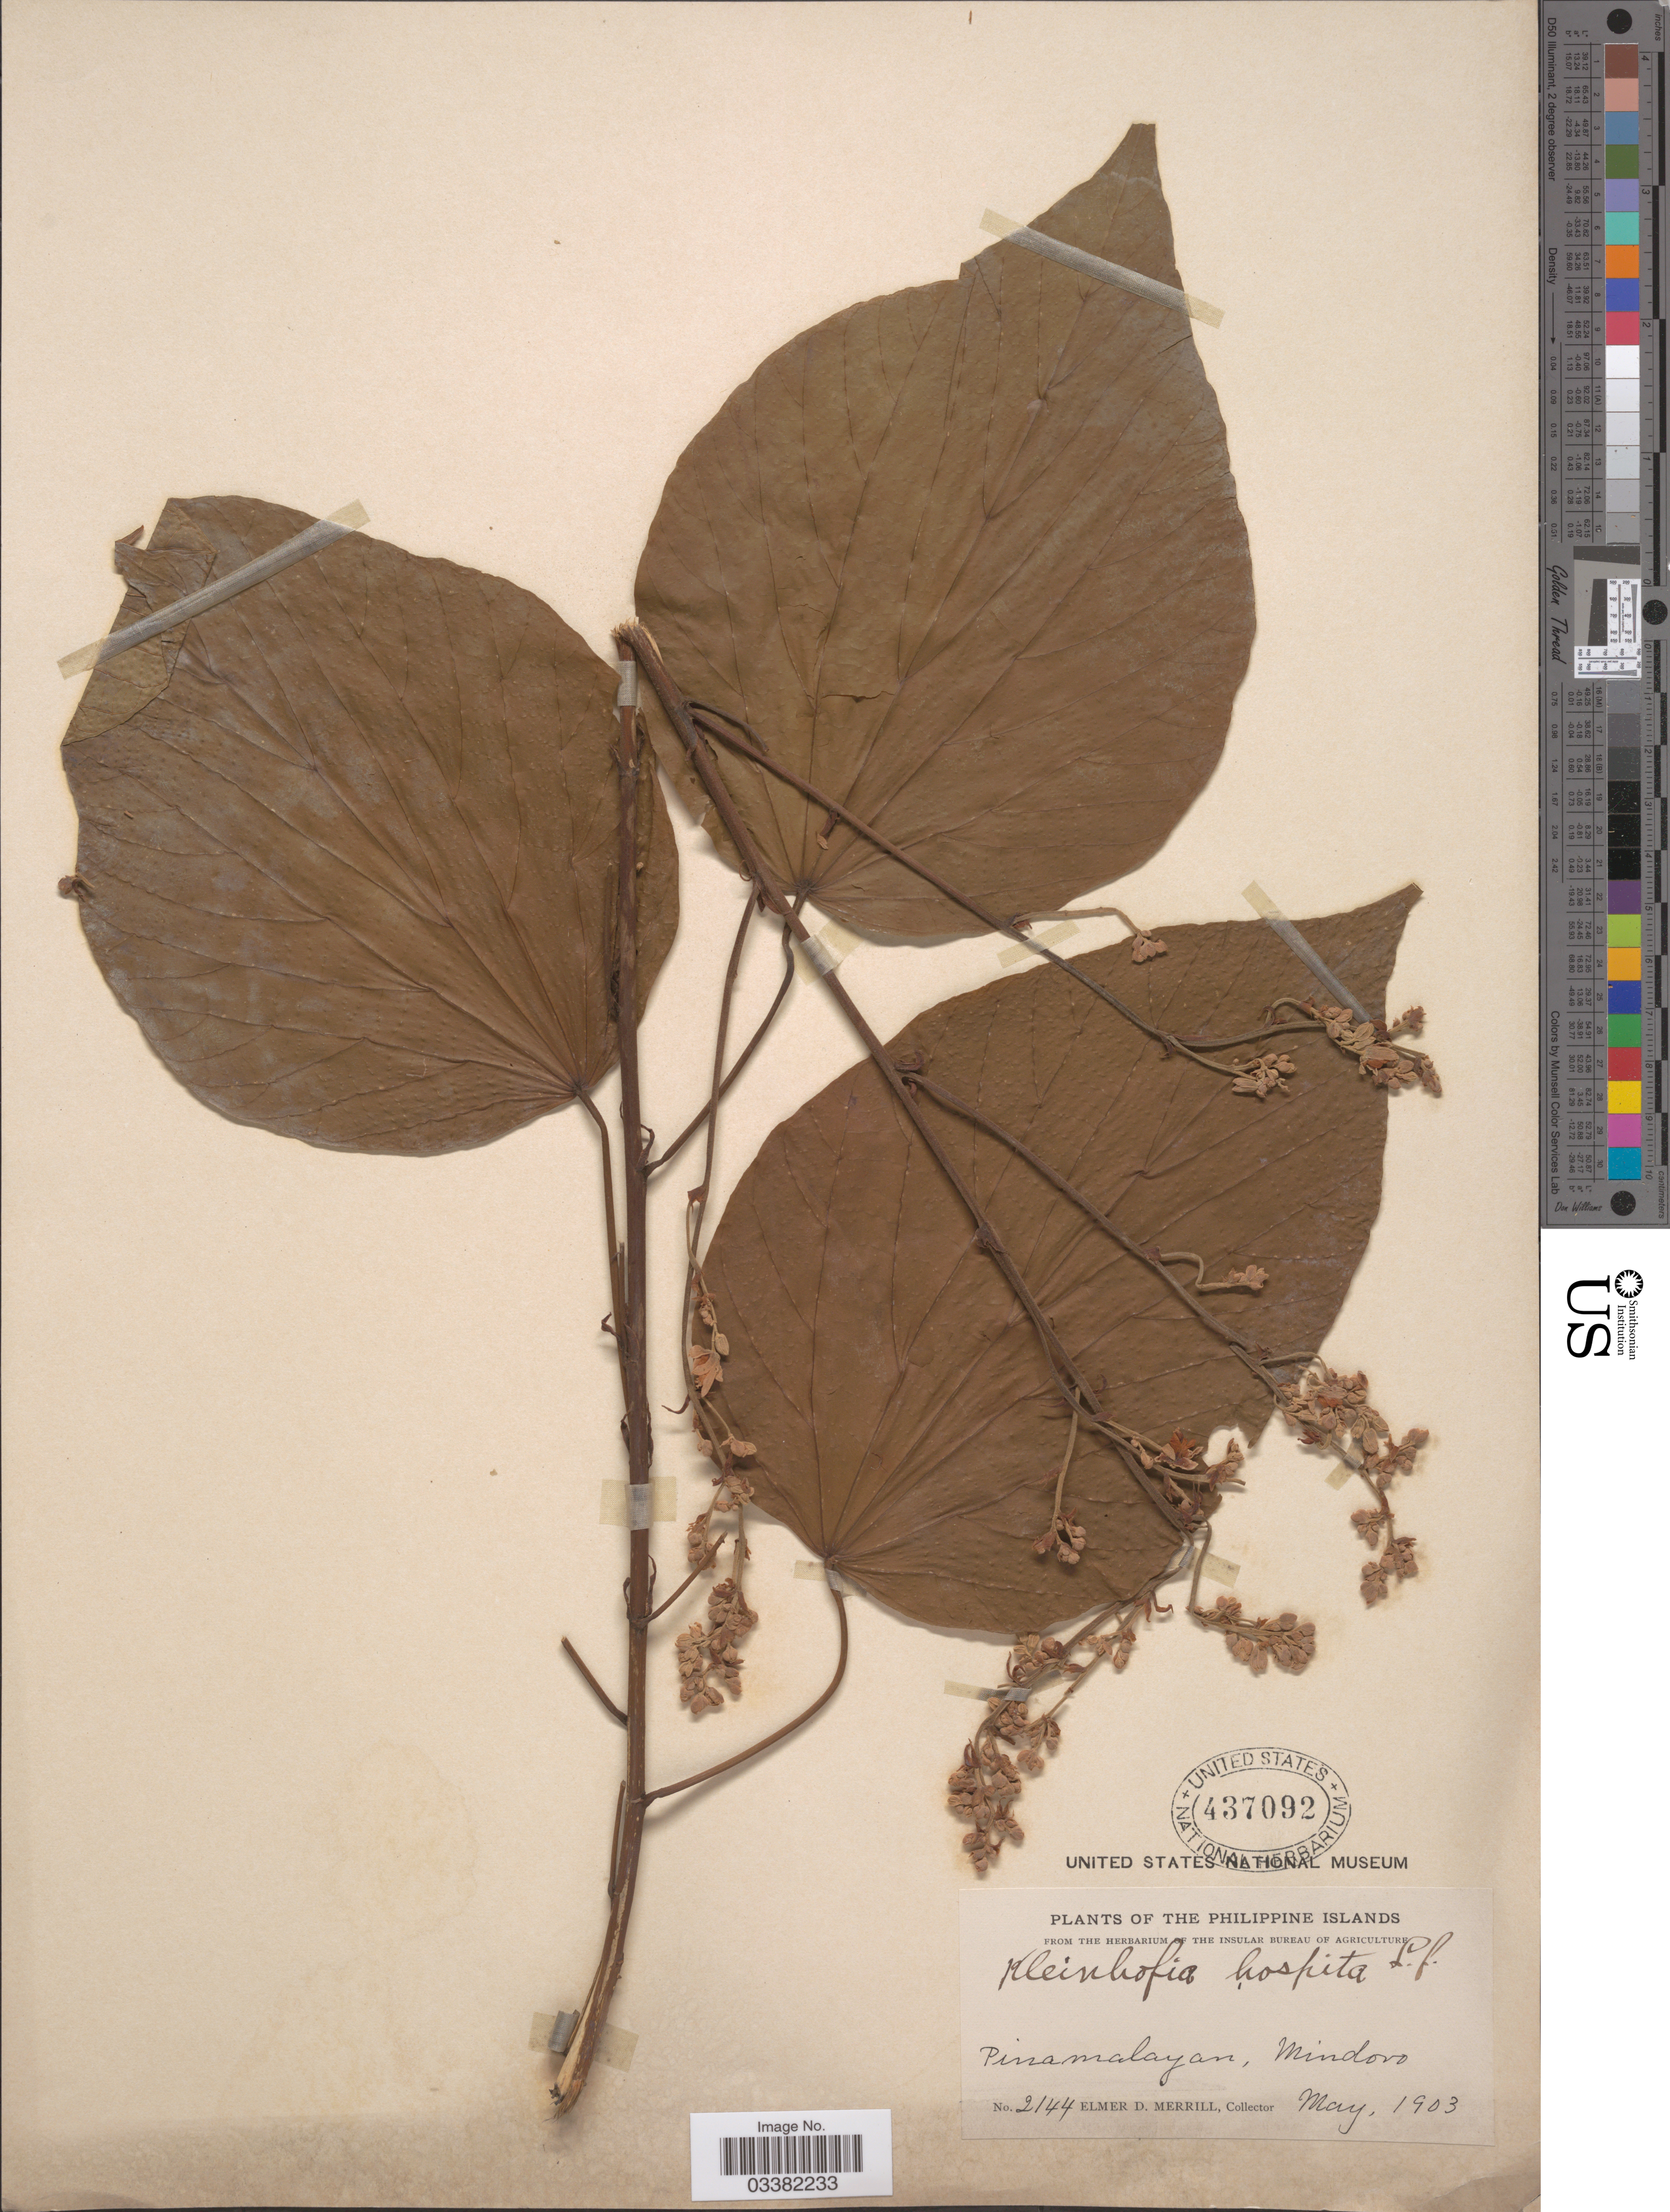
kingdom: Plantae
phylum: Tracheophyta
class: Magnoliopsida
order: Malvales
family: Malvaceae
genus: Kleinhovia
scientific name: Kleinhovia hospita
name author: L.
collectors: E. D. Merrill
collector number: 2144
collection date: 1903-05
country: Philippines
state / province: Mimaropa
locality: Pinamalayan, Mindoro.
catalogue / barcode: US 437092